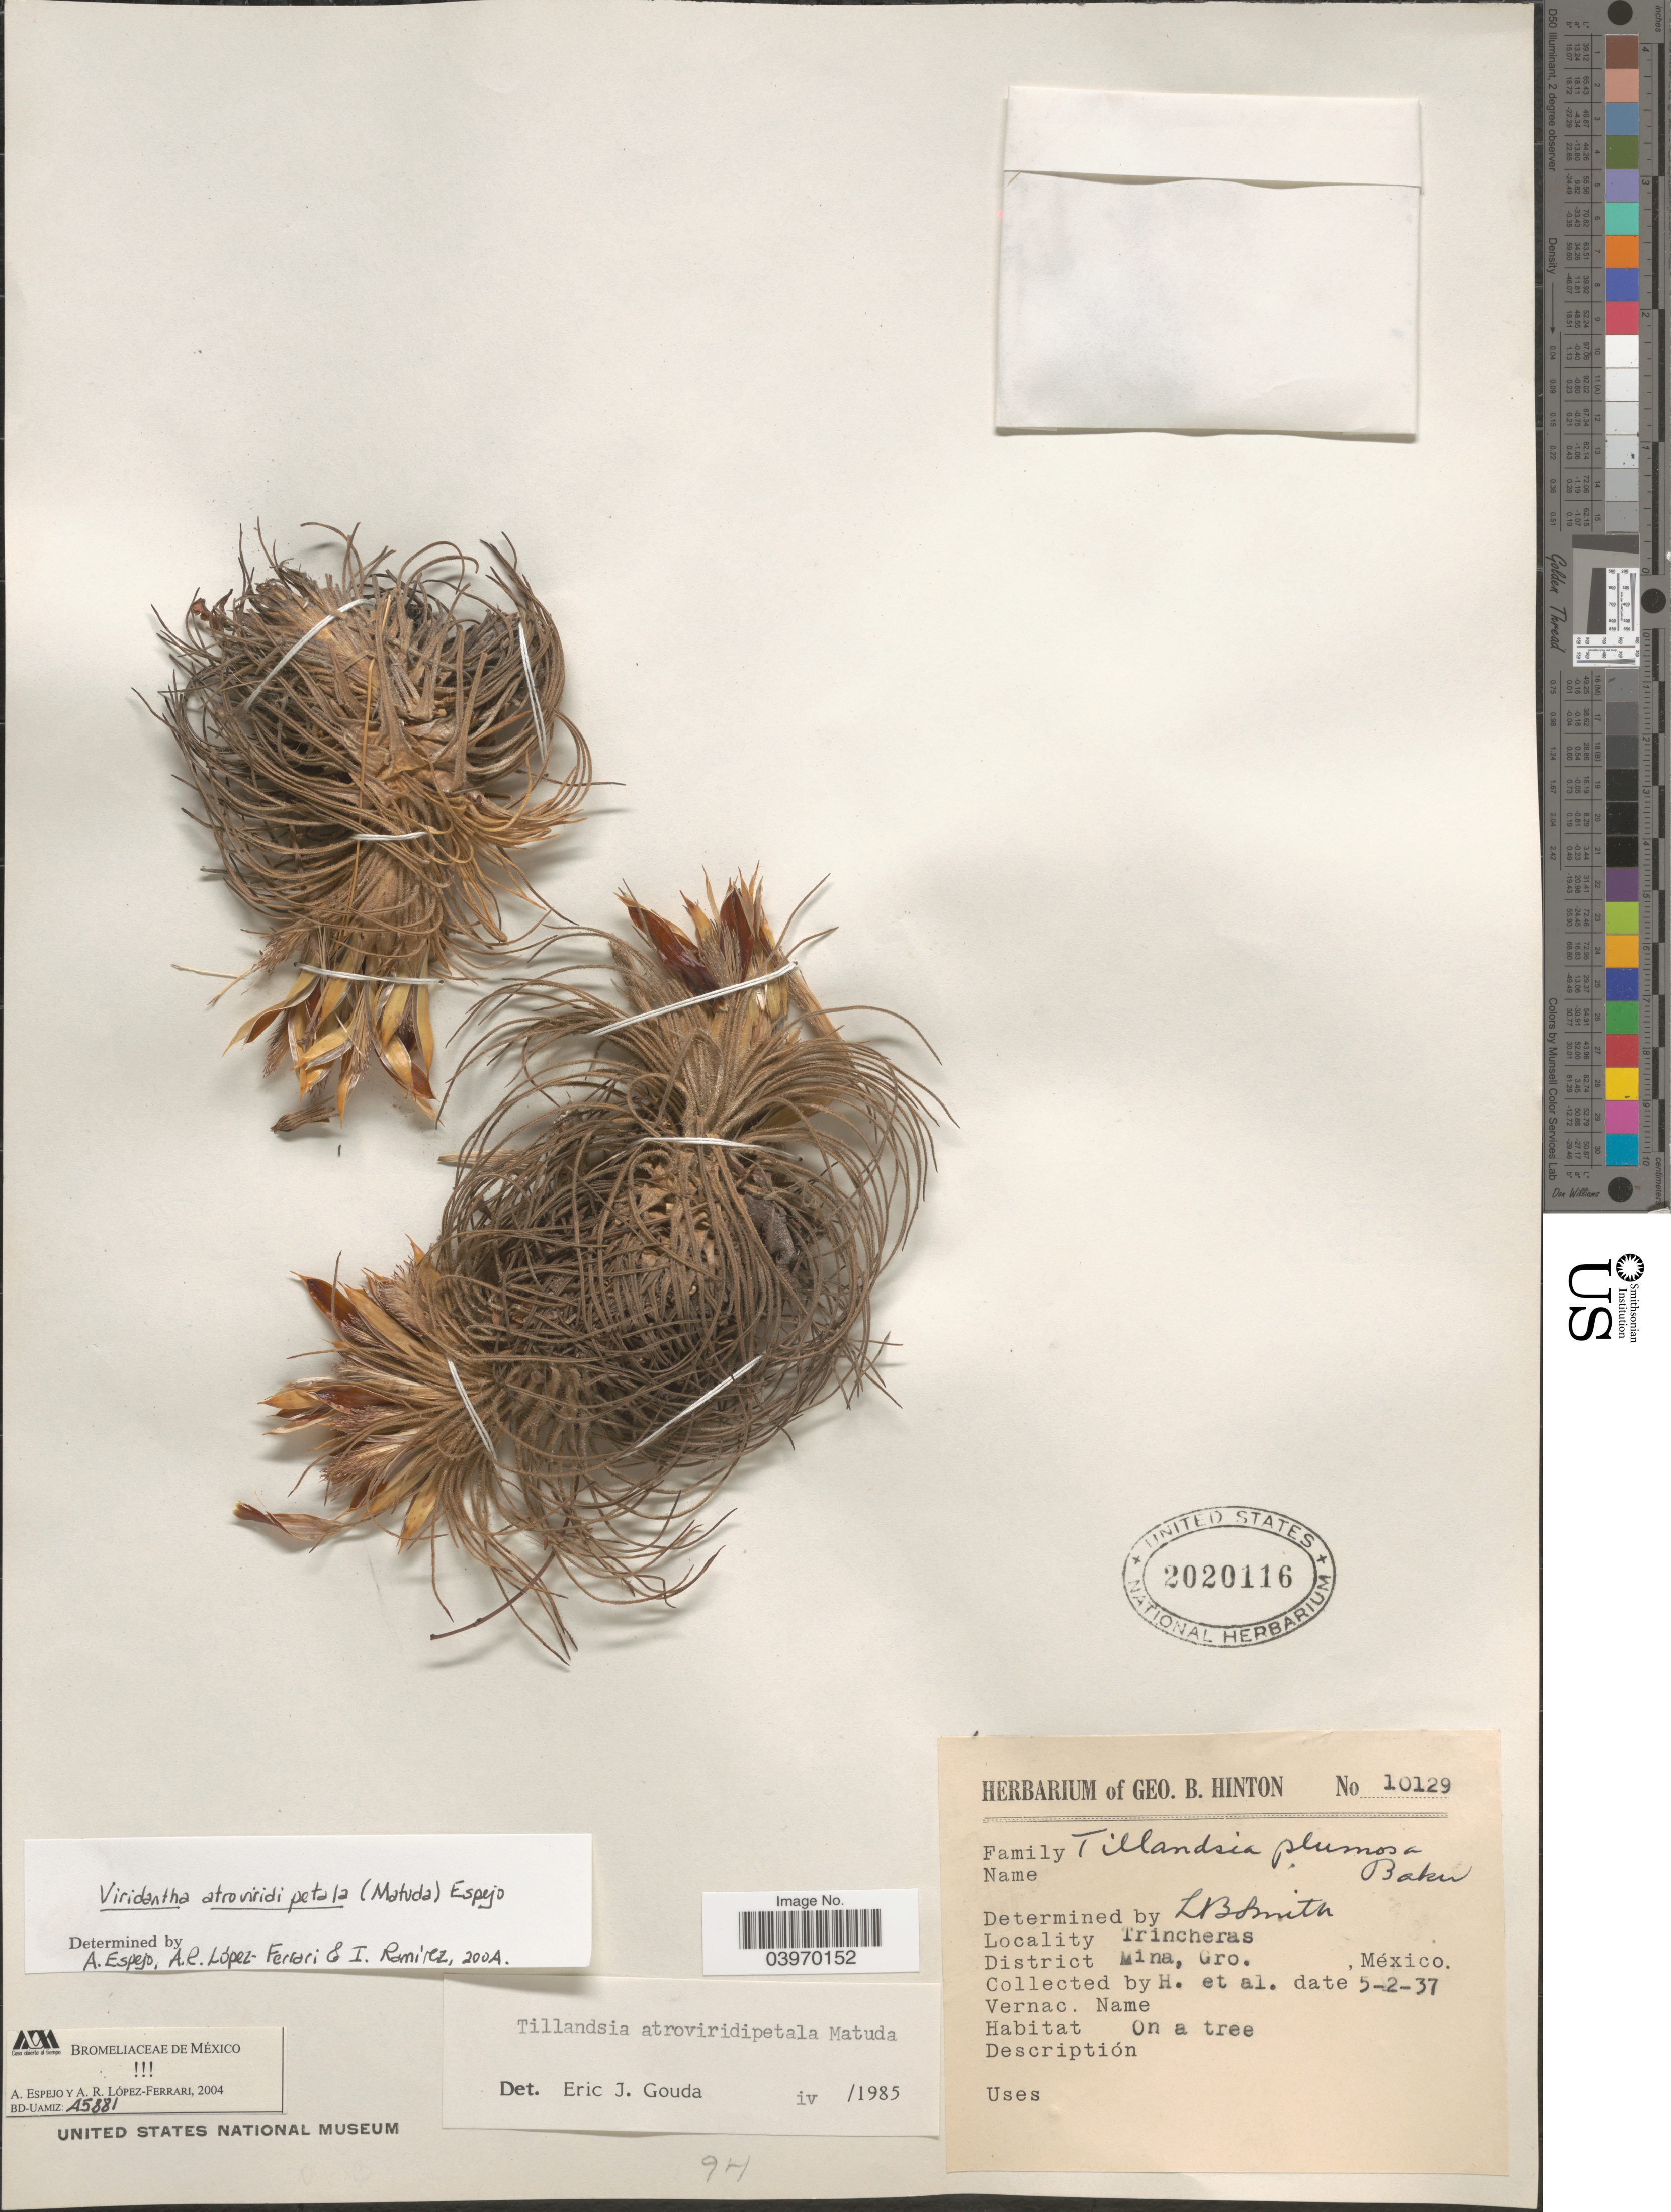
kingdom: Plantae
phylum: Tracheophyta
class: Liliopsida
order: Poales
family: Bromeliaceae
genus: Tillandsia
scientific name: Tillandsia plumosa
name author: Baker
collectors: G. B. Hinton & et al.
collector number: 10129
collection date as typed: Transcribed d/m/y: 5/2/37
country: Mexico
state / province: Guerrero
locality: Trincheras. District Mina.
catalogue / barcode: US 2020116